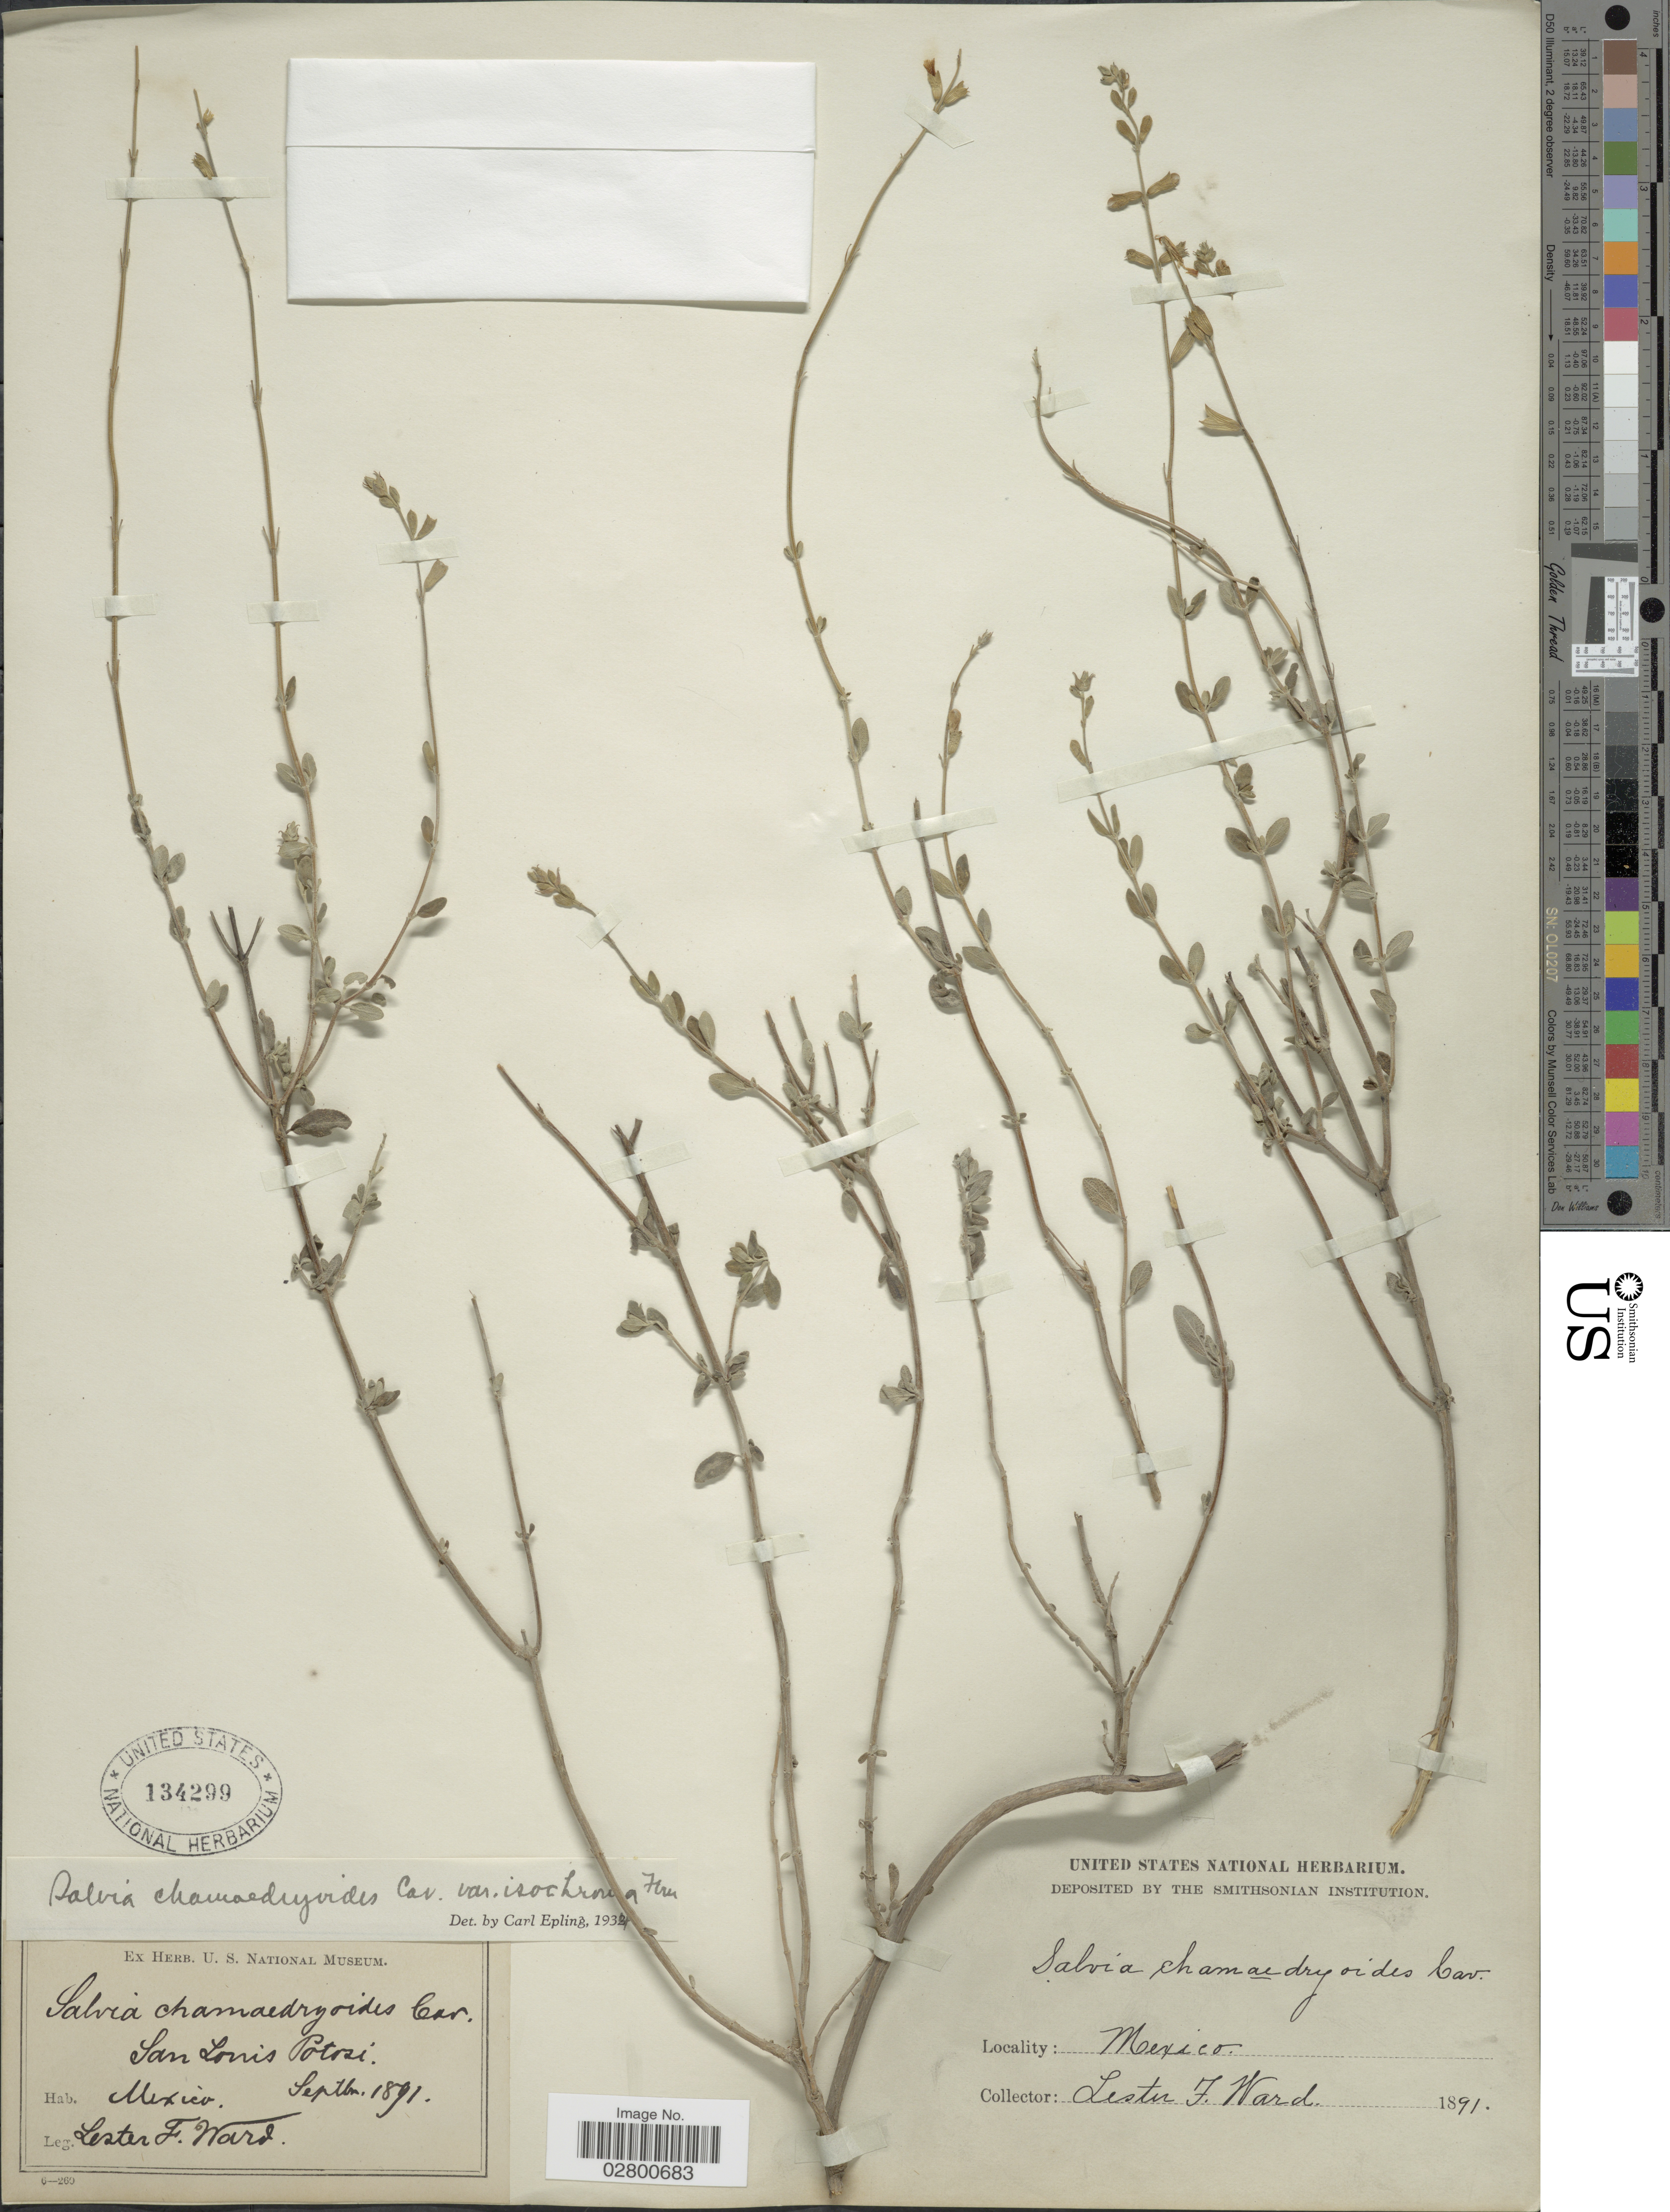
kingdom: Plantae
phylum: Tracheophyta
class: Magnoliopsida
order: Lamiales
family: Lamiaceae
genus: Salvia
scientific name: Salvia chamaedryoides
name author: Cav.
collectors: L. F. Ward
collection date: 1891-09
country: Mexico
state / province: San Luis Potosí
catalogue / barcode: US 134299